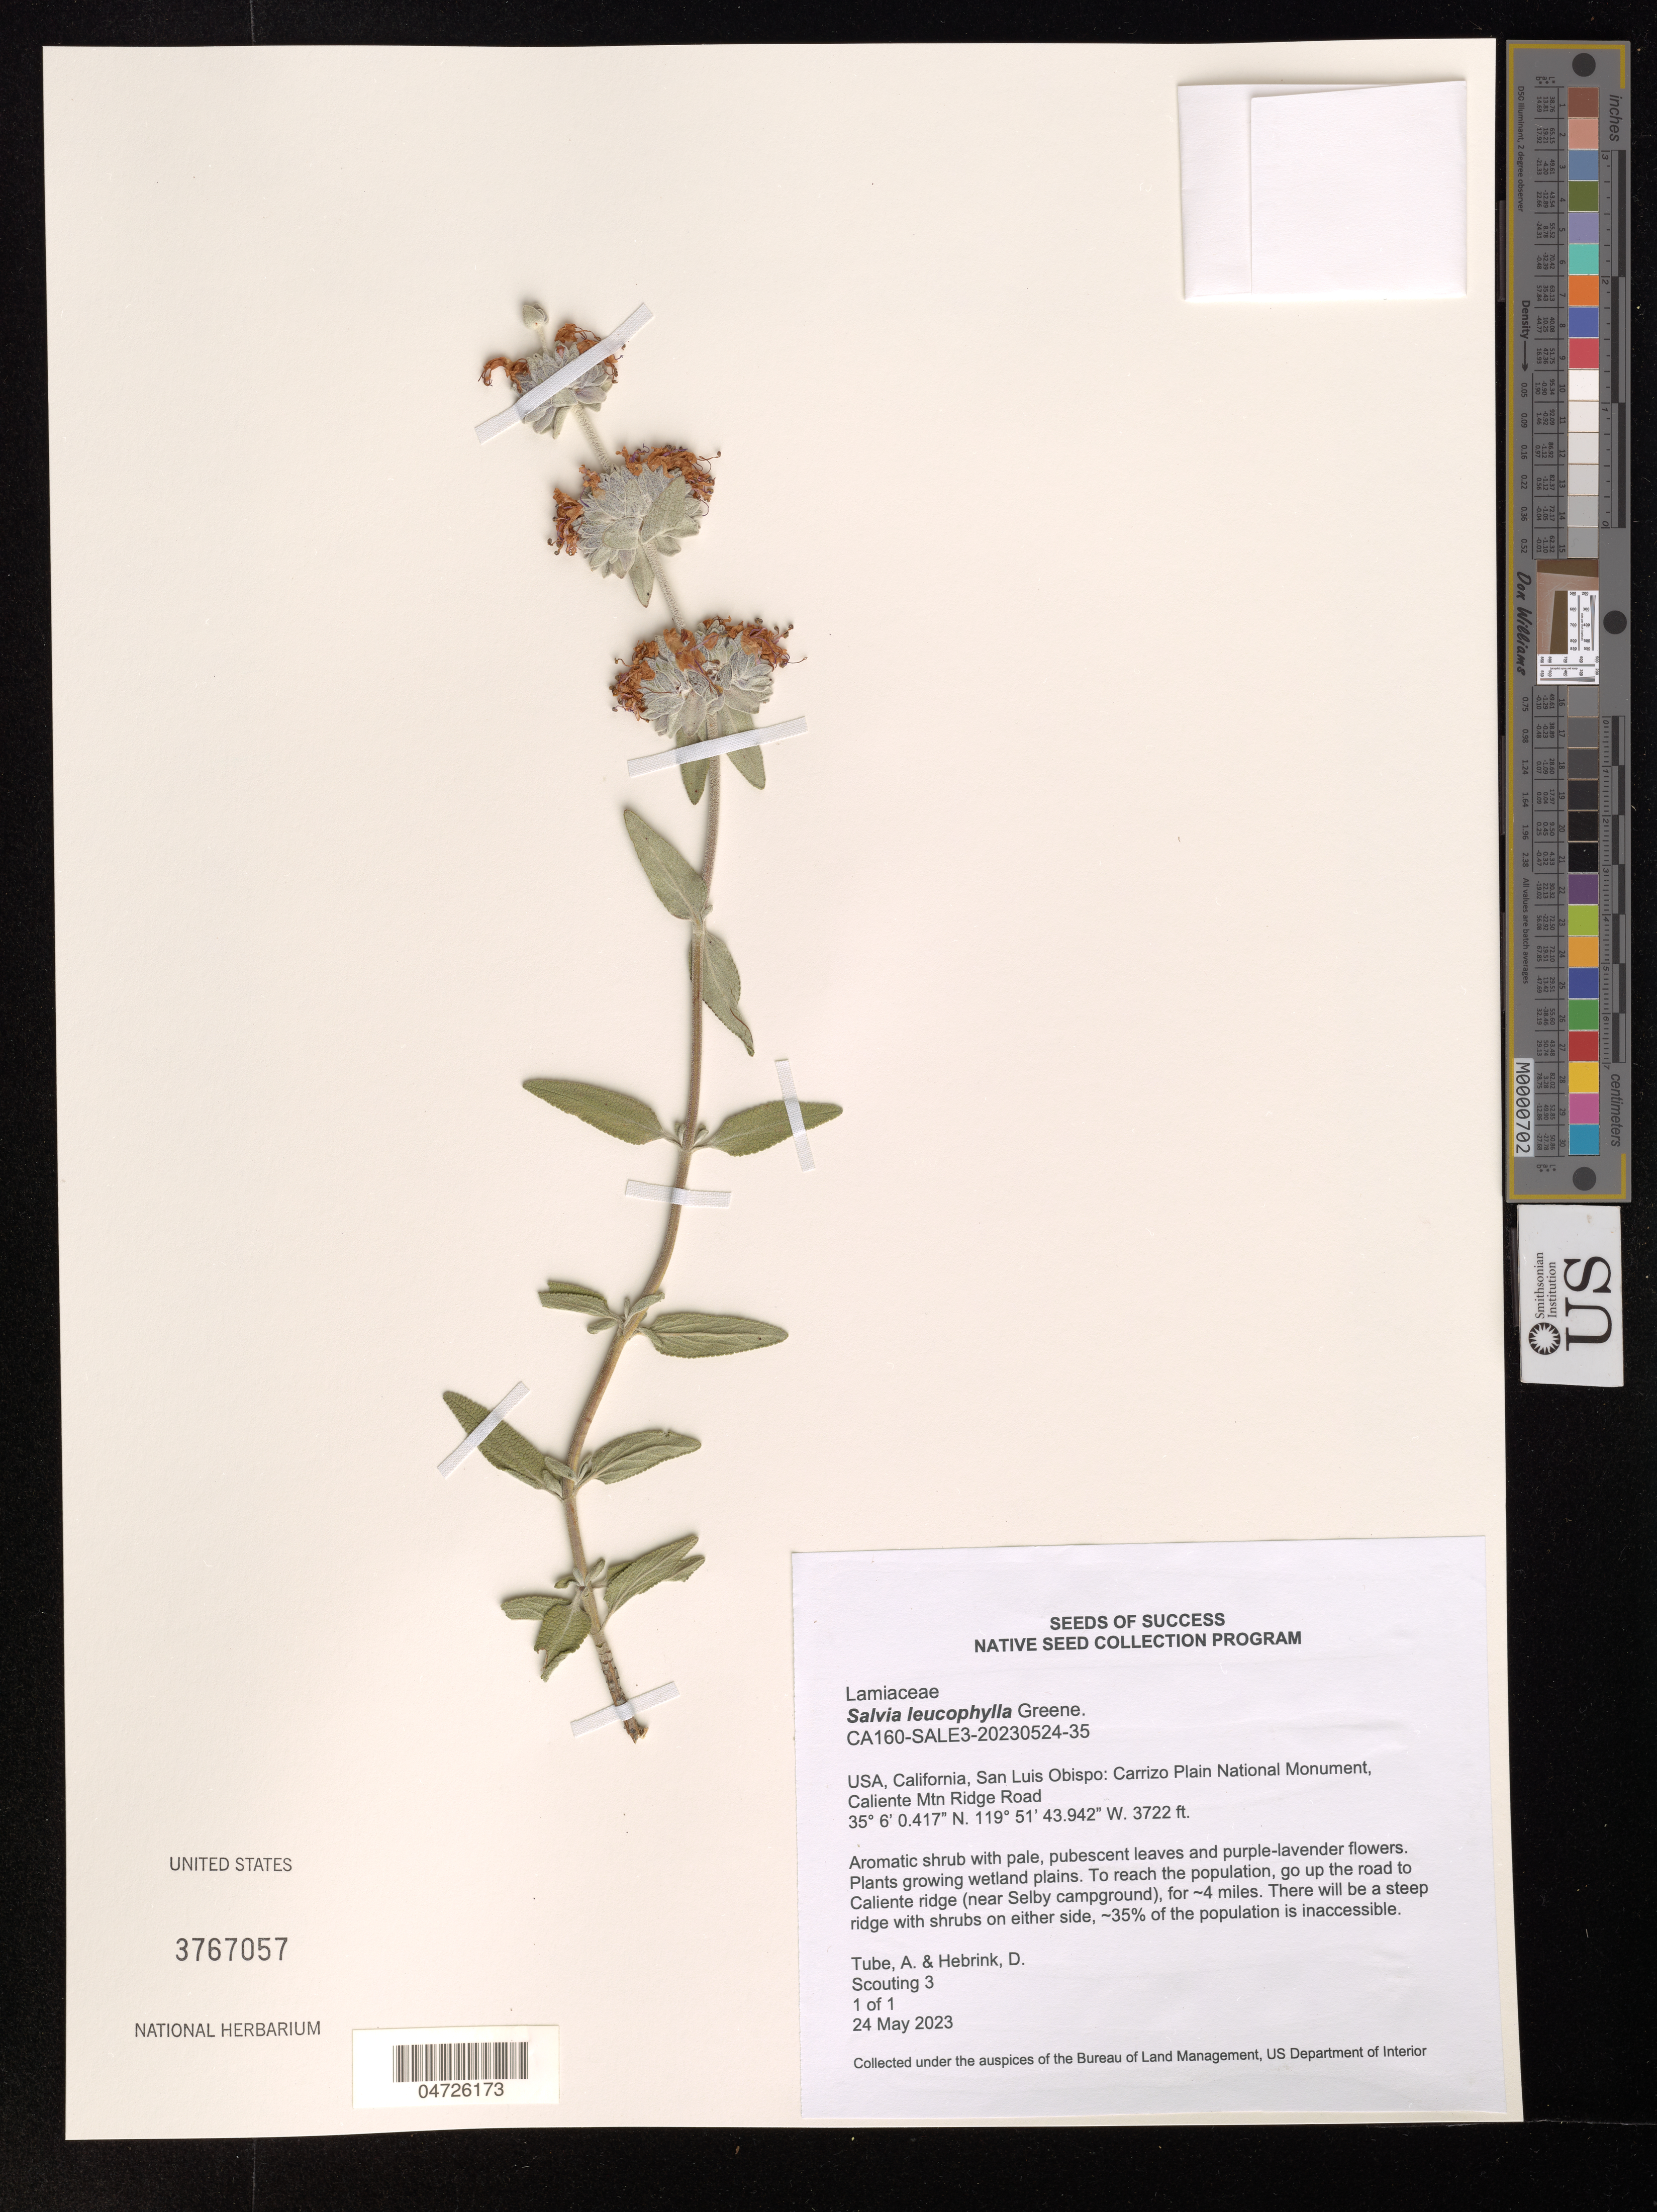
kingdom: Plantae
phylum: Tracheophyta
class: Magnoliopsida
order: Lamiales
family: Lamiaceae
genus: Salvia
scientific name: Salvia leucophylla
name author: Greene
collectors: A. Turbe & D. Hebrink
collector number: CA160-SALE3-20230524-35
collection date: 2023-05-24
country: United States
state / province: California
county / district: San Louis Obispo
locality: San Luis Obispo: Carrizo Plain National Monument, Caliente Mtn Ridge Road.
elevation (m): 1134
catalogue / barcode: US 3767057